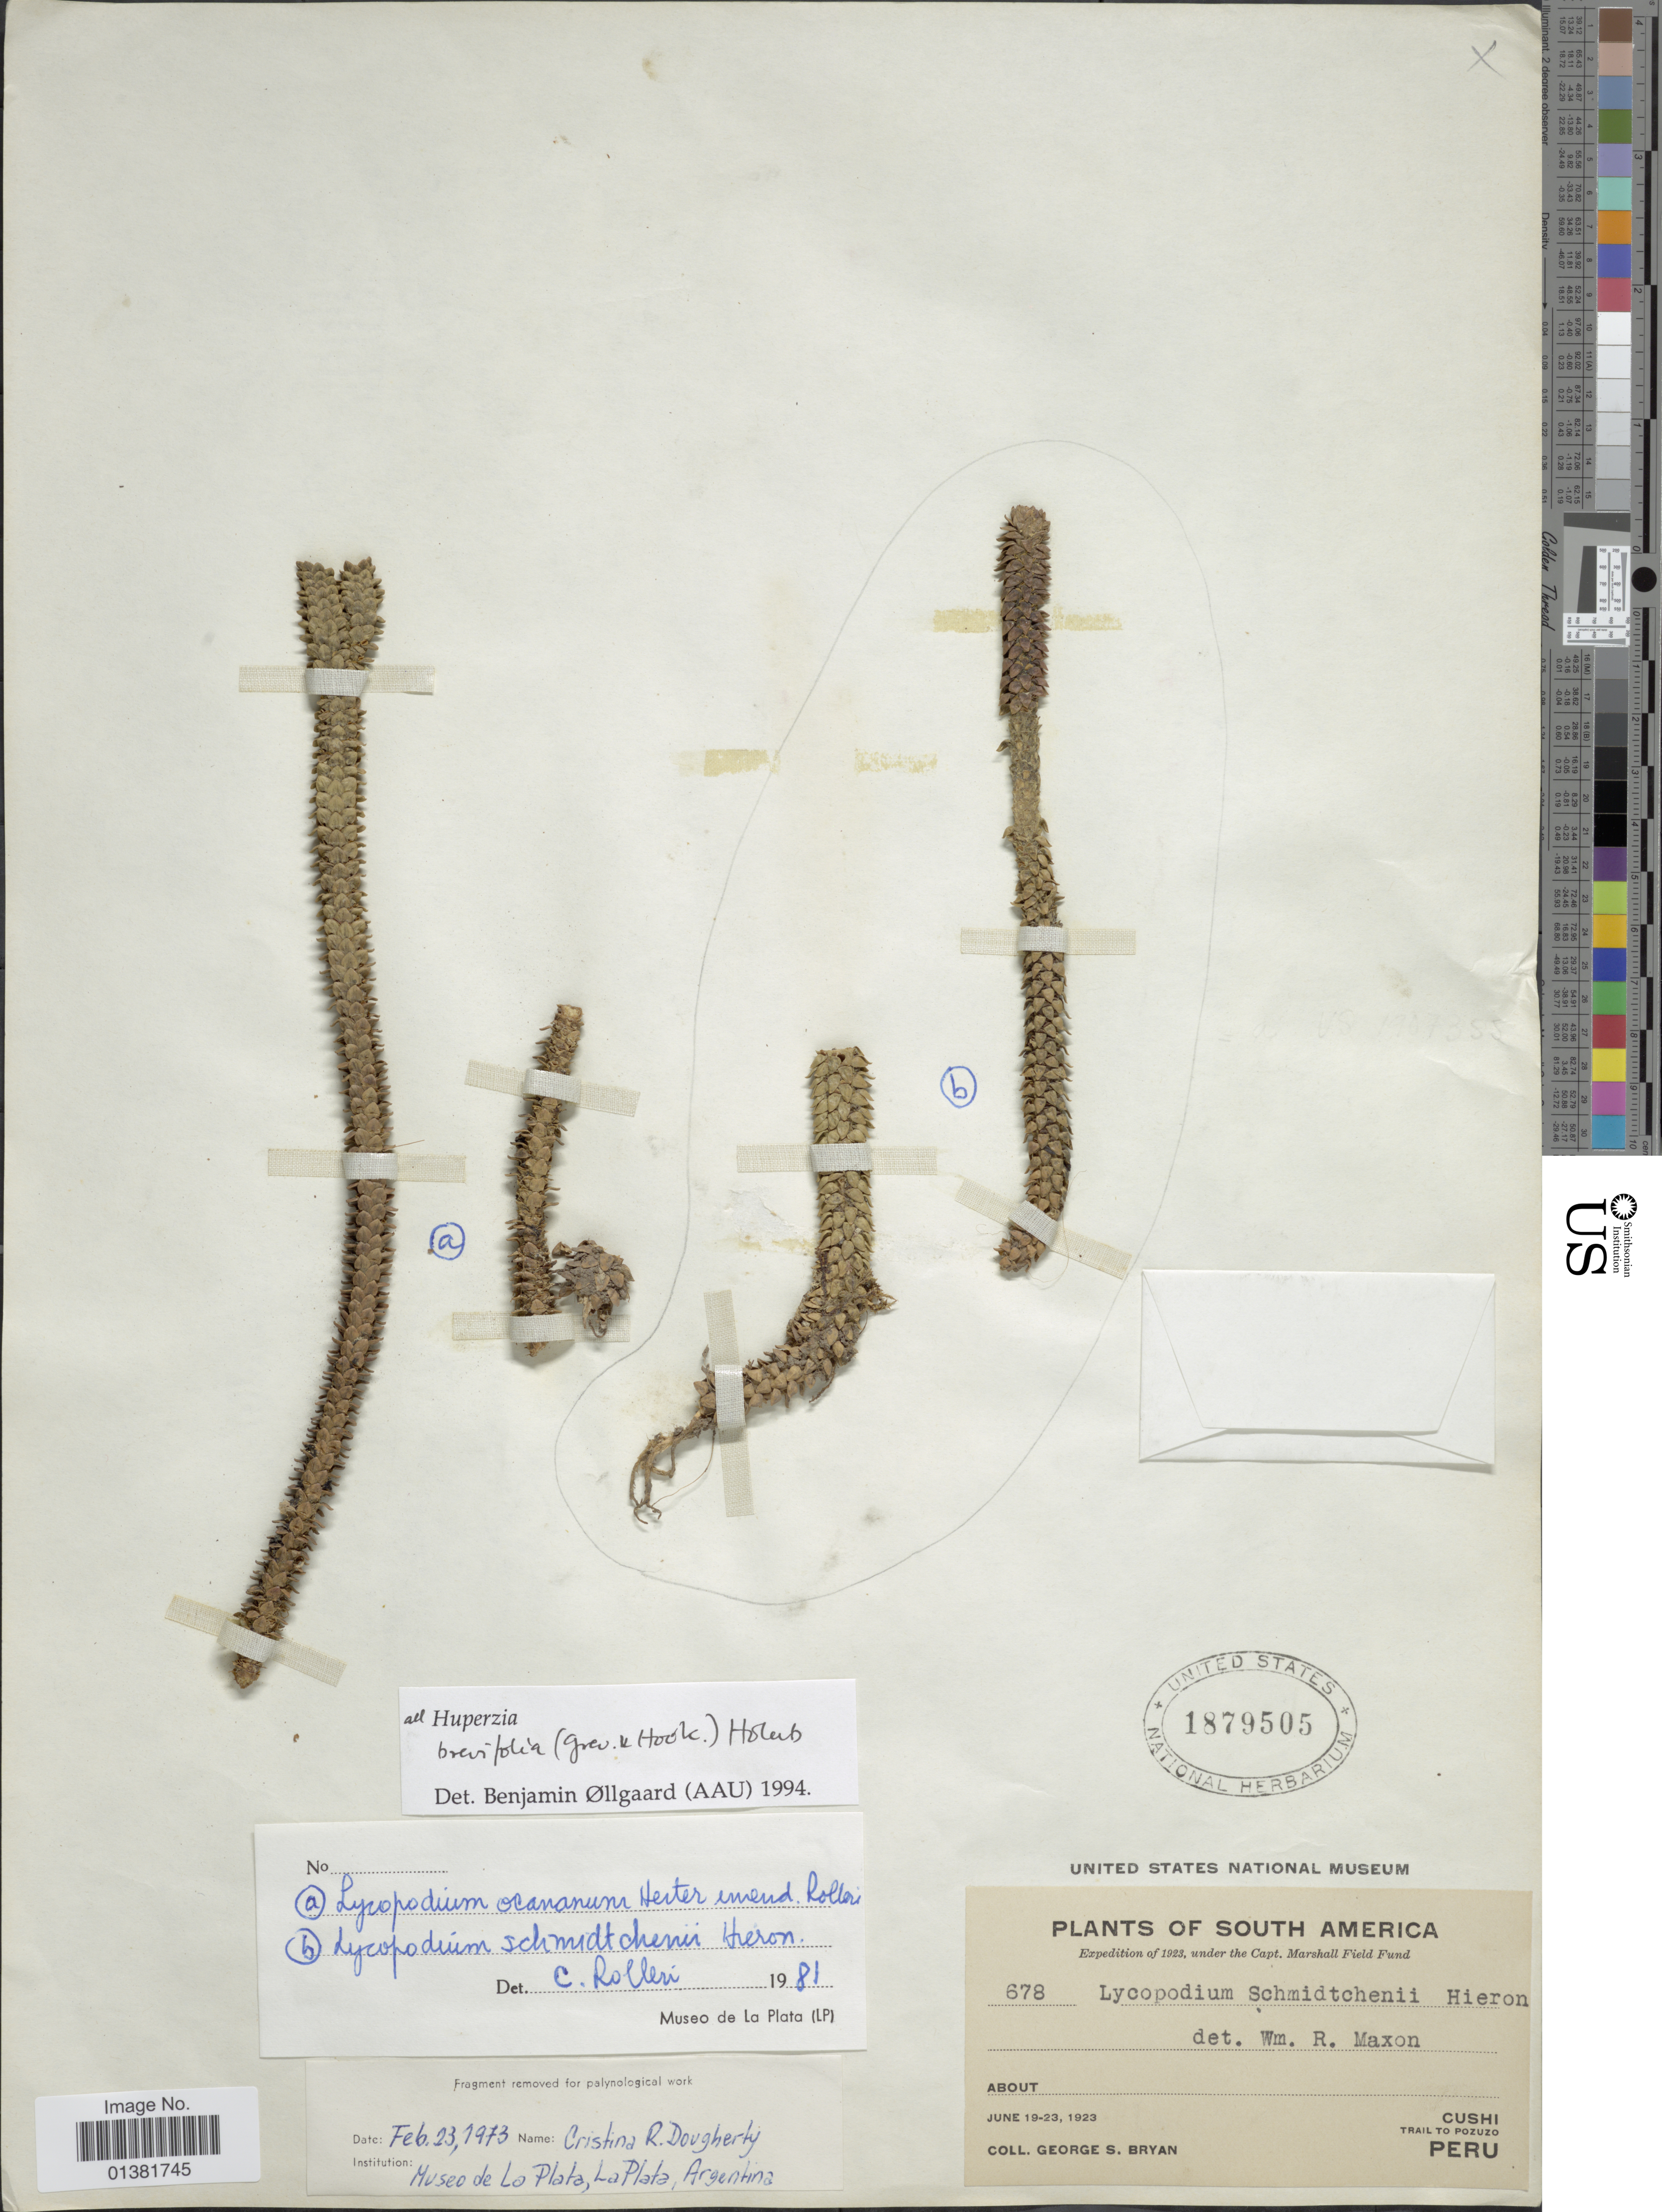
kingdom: Plantae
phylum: Tracheophyta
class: Lycopodiopsida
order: Lycopodiales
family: Lycopodiaceae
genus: Phlegmariurus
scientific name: Phlegmariurus brevifolius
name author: (Grev. & Hook.) B. Øllg.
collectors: G. S. Bryan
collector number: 678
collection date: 1923-06-19/1923-06-23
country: Peru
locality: Cushi, trail to Pozuzo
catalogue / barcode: US 1879505